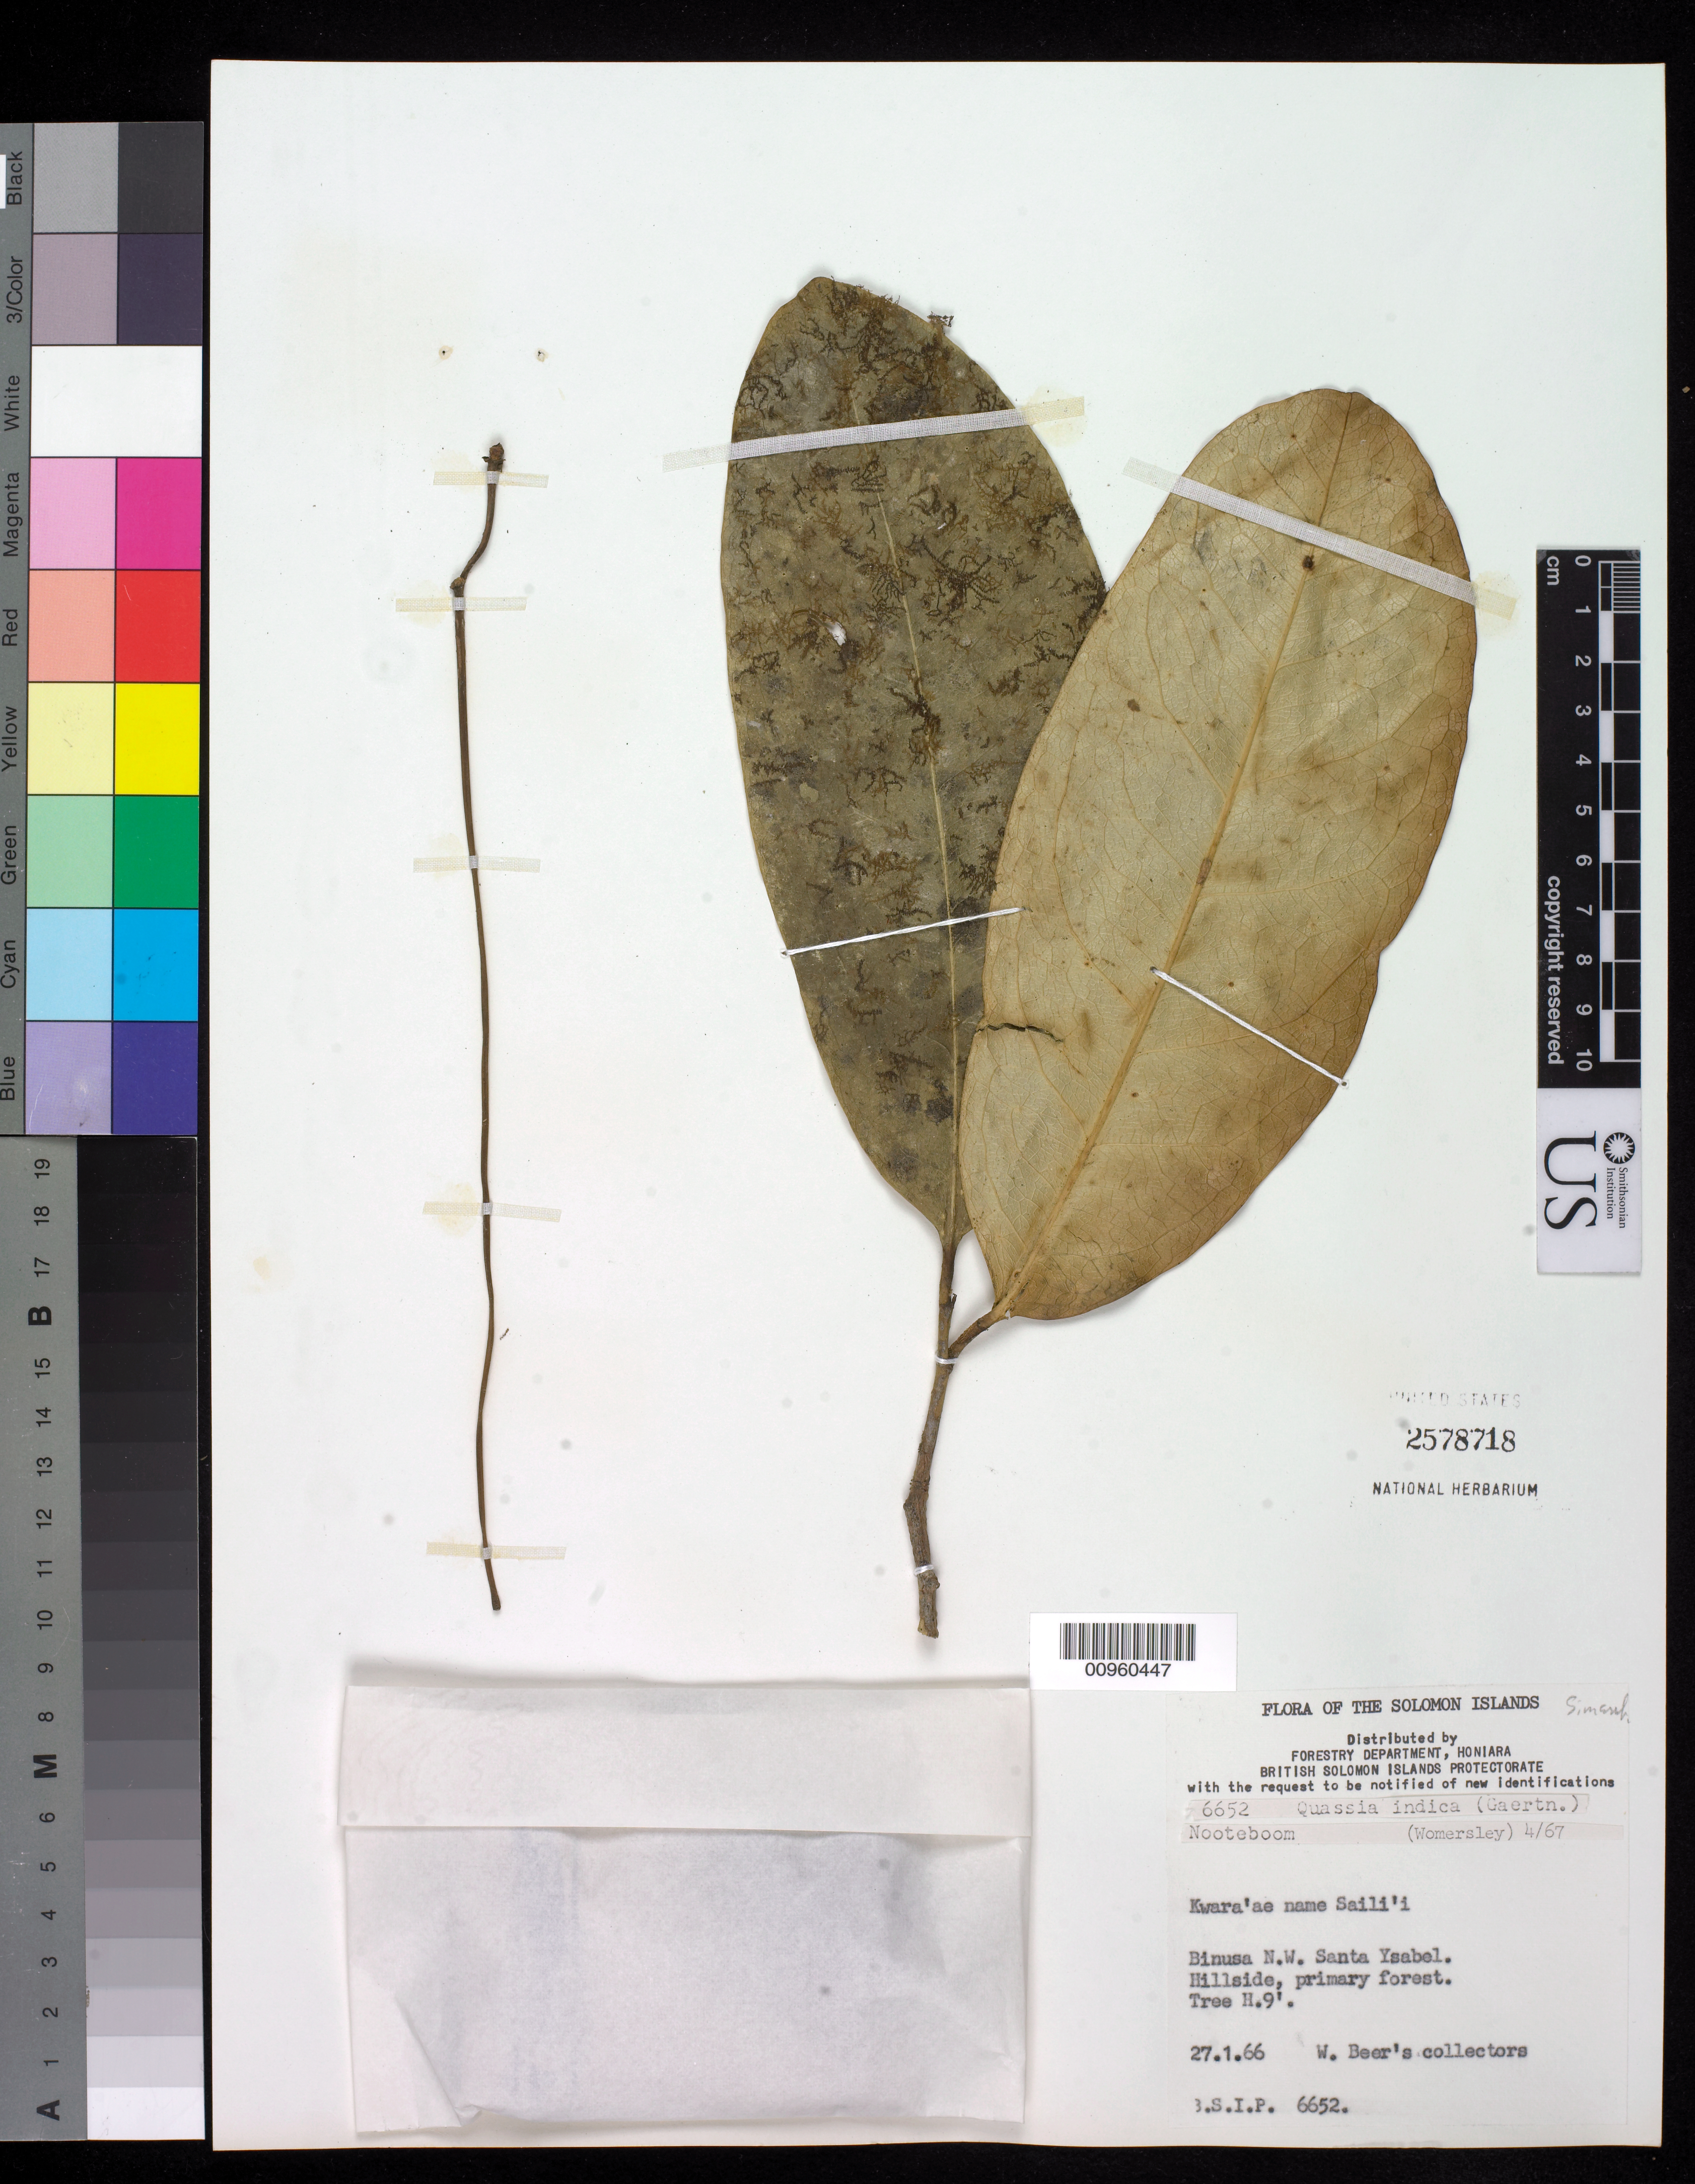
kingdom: Plantae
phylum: Tracheophyta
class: Magnoliopsida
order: Sapindales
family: Simaroubaceae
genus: Samadera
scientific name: Samadera indica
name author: Gaertn.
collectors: W. Beer's Collectors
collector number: BSIP 6652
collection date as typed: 27 Jan 1966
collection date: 1966-01-27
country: Solomon Islands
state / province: Isabel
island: Santa Isabel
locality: Solomon Islands, Binusa NW Santa Ysabel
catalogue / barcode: US 2578718